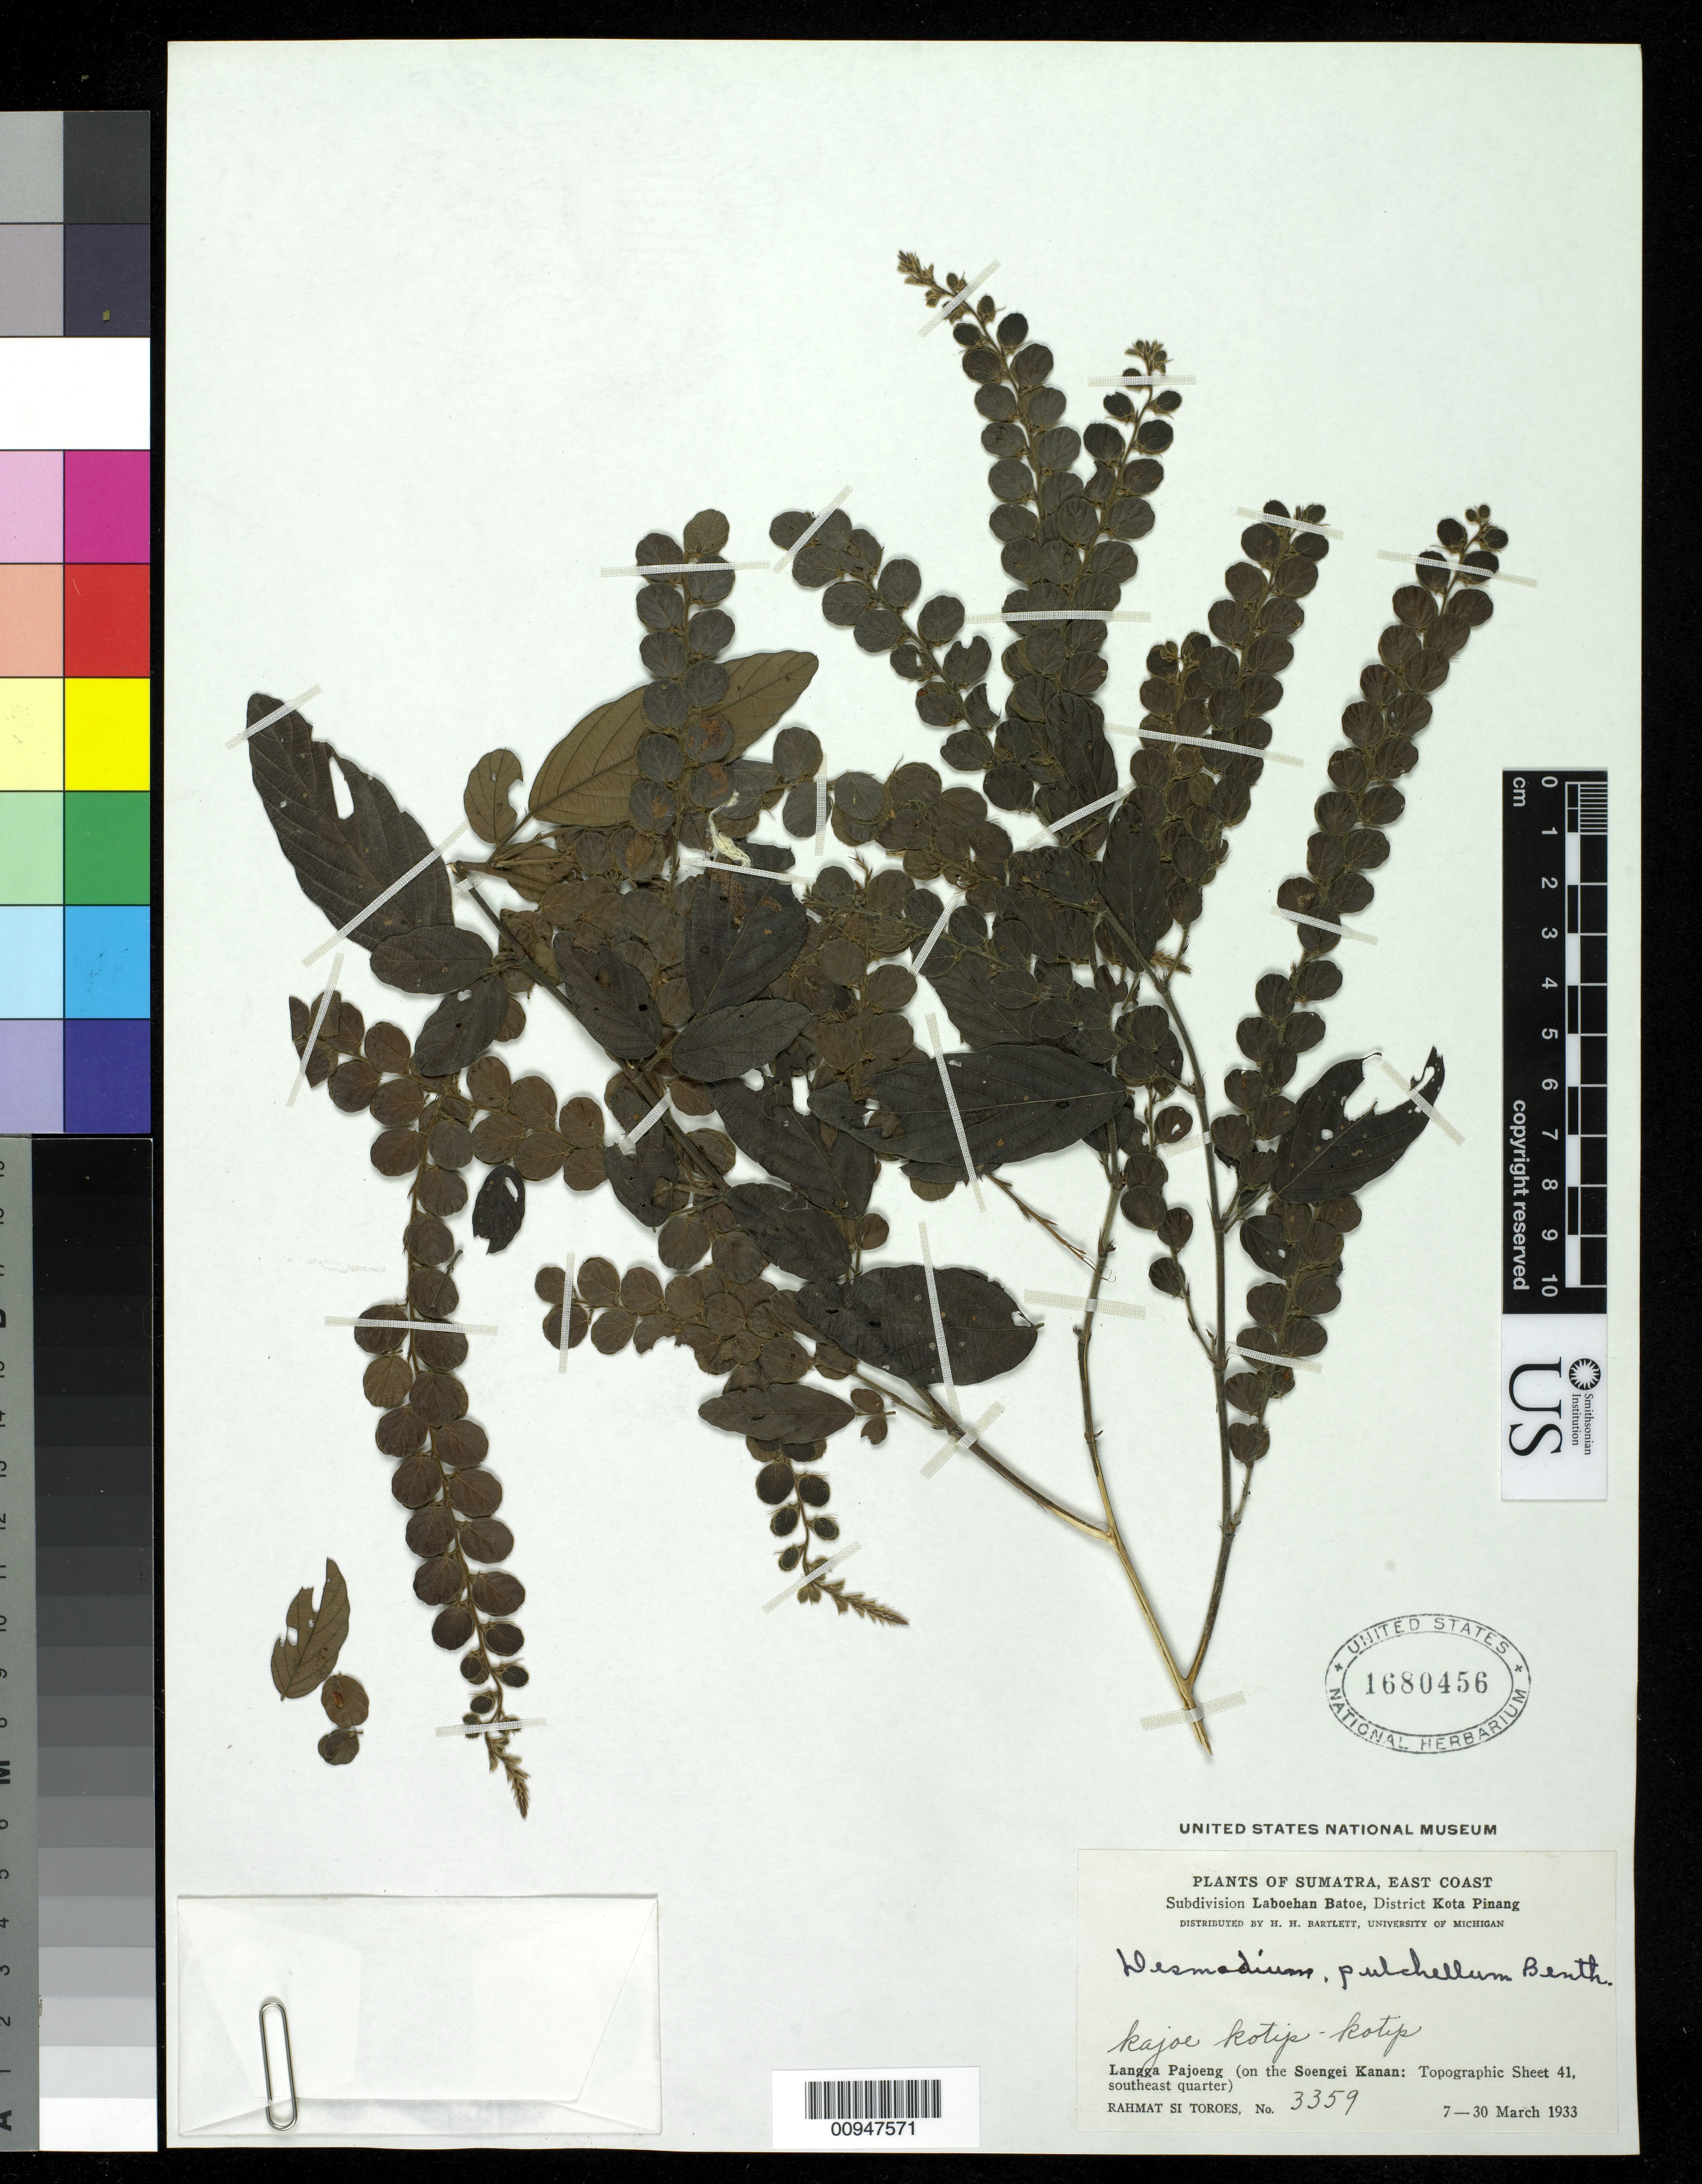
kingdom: Plantae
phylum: Tracheophyta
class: Magnoliopsida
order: Fabales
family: Fabaceae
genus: Phyllodium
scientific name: Phyllodium pulchellum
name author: (L.) Desv.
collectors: Rahmat Si Boeea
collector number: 3359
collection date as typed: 07 Mar 1933 to 30 Mar 1933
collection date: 1933-03-07/1933-03-30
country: Indonesia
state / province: Sumatra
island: Sumatra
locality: Langga Pajoeng on the Soengei Kanan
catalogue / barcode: US 1680456